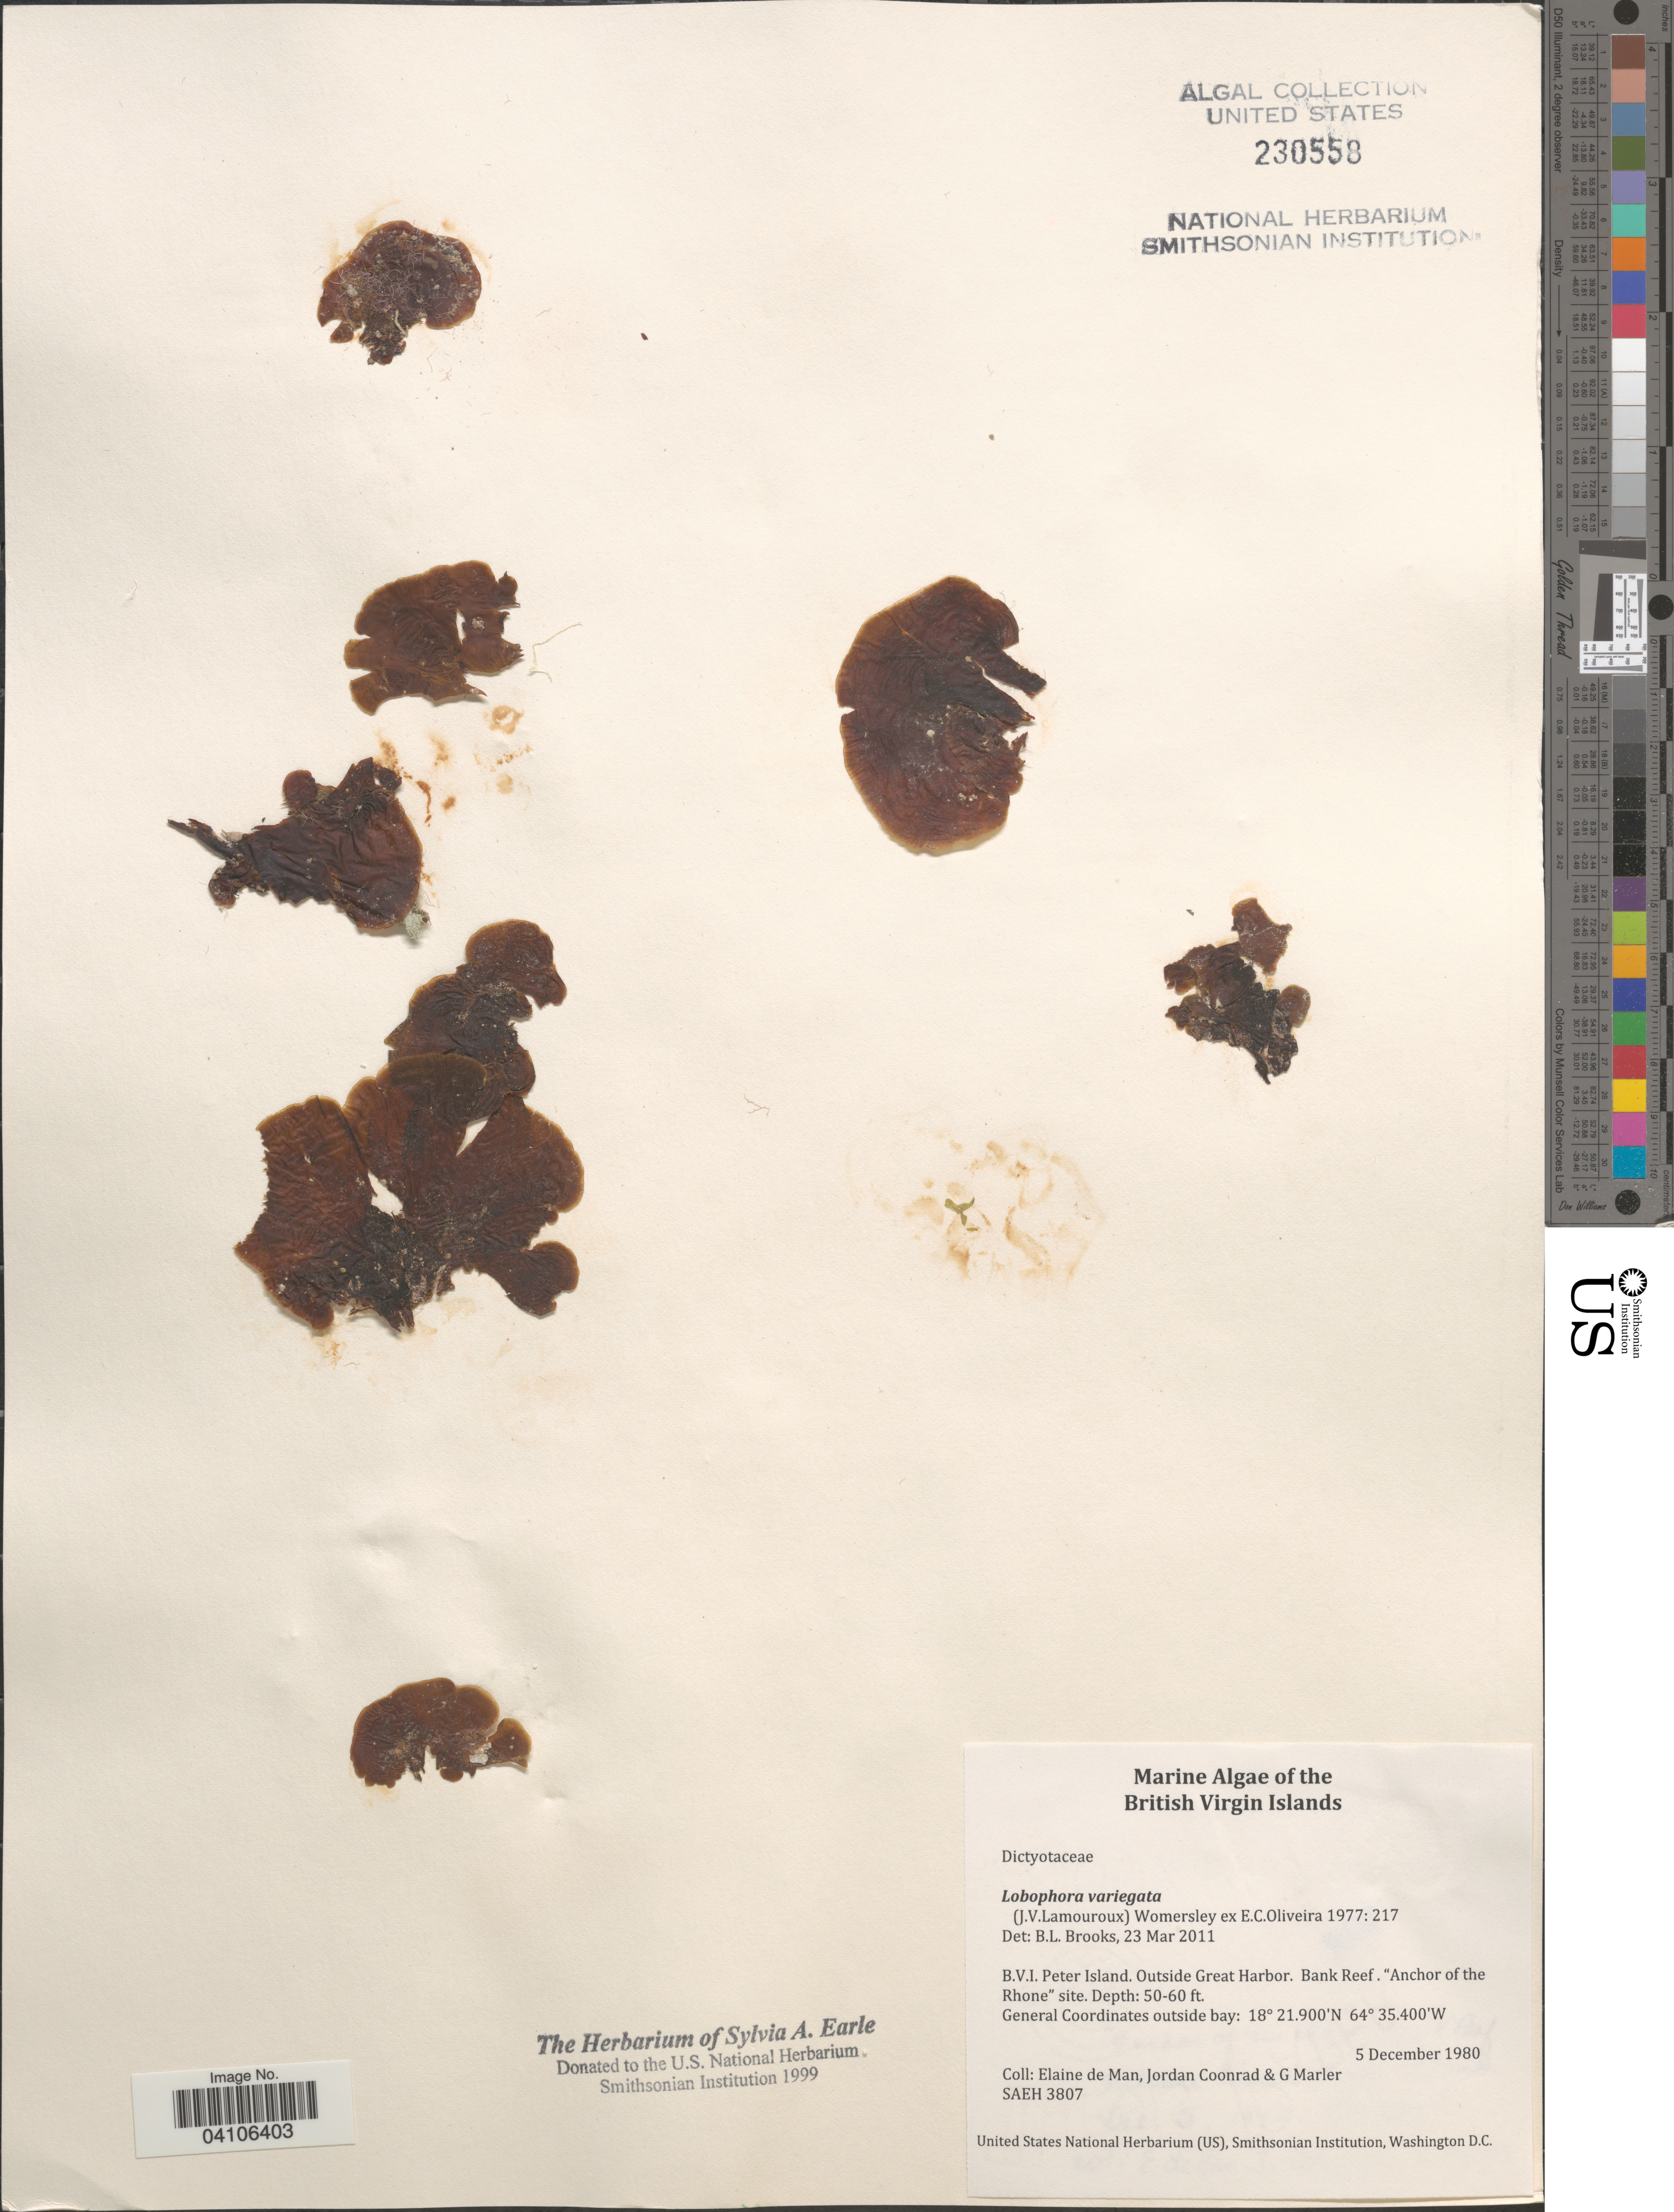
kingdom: Chromista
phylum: Ochrophyta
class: Phaeophyceae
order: Dictyotales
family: Dictyotaceae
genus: Lobophora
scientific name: Lobophora variegata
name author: (J.V.Lamouroux) Womersley & E.C. Oliveira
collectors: E. de Man, J. Coonrad & G. Marler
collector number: SAEH3807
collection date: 1980-12-05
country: British Virgin Islands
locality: Peter Island. Outside Great Harbor. Bank Reef. "Anchor of the Rhone".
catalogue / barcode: US 230558